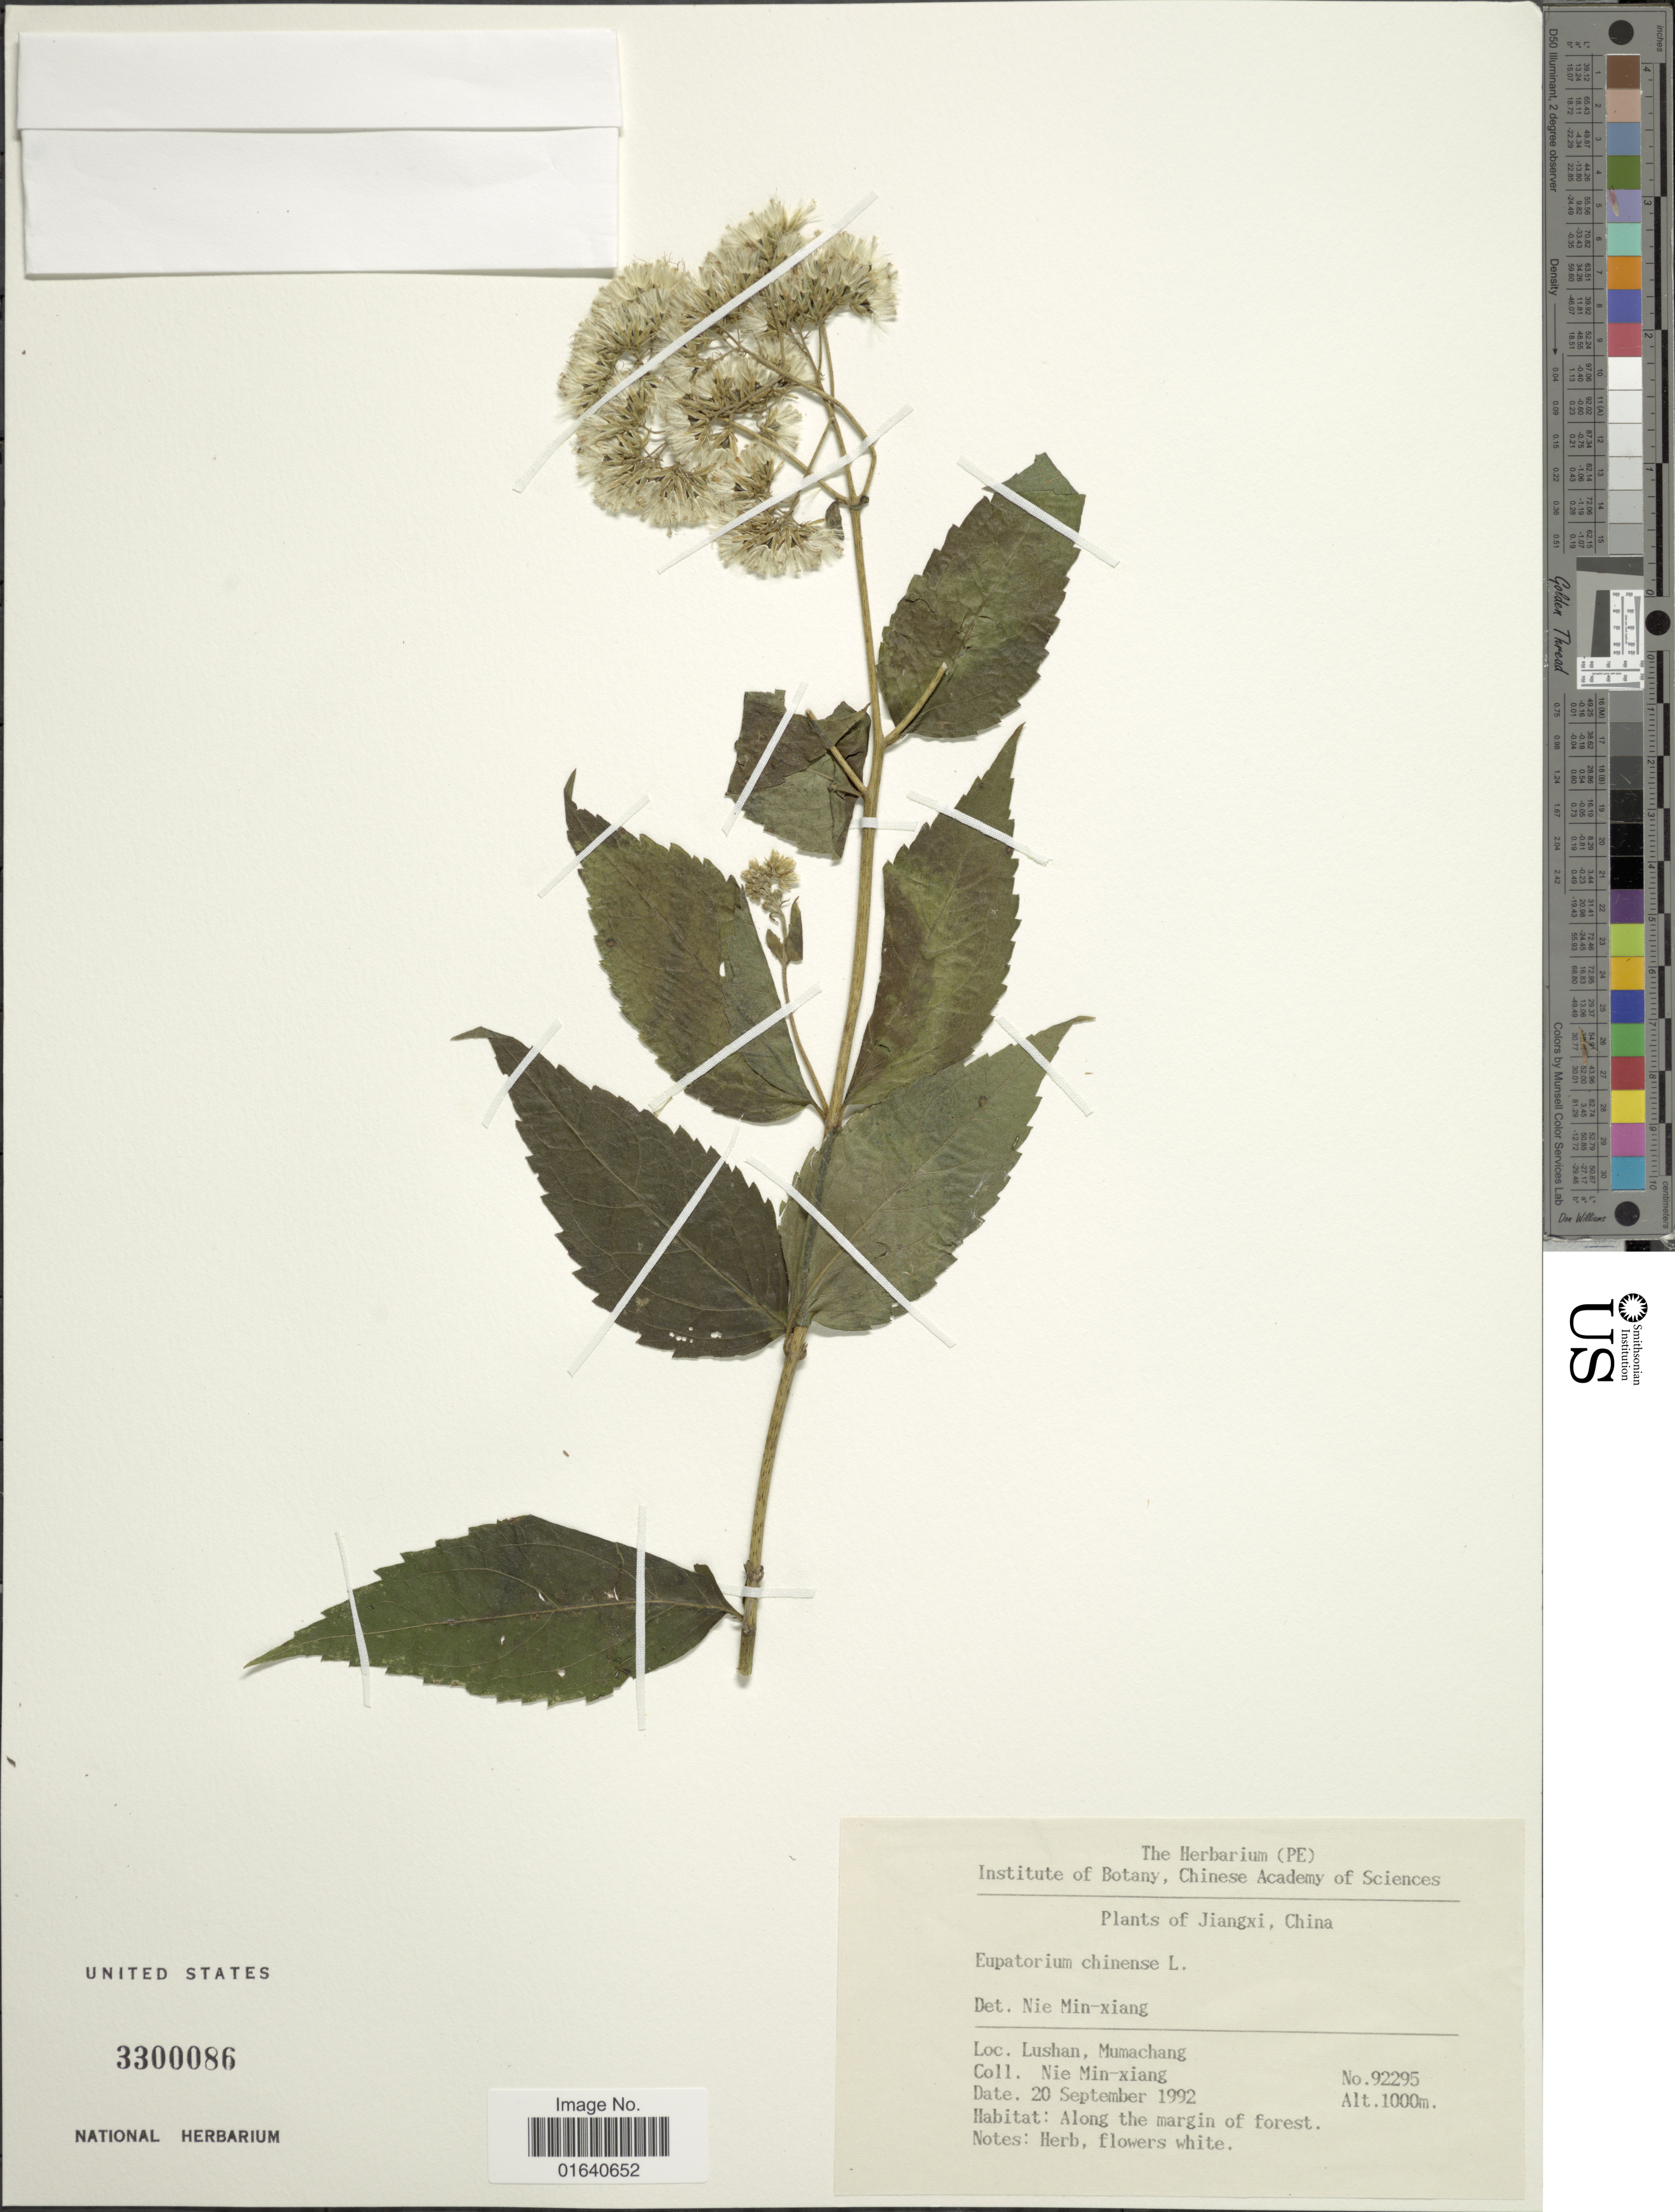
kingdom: Plantae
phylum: Tracheophyta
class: Magnoliopsida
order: Asterales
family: Asteraceae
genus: Eupatorium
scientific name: Eupatorium chinense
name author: L.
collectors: M. Nie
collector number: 92295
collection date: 1992-09-20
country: China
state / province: Jiangxi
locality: Lushan, Mumachang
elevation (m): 1000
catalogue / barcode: US 3300086